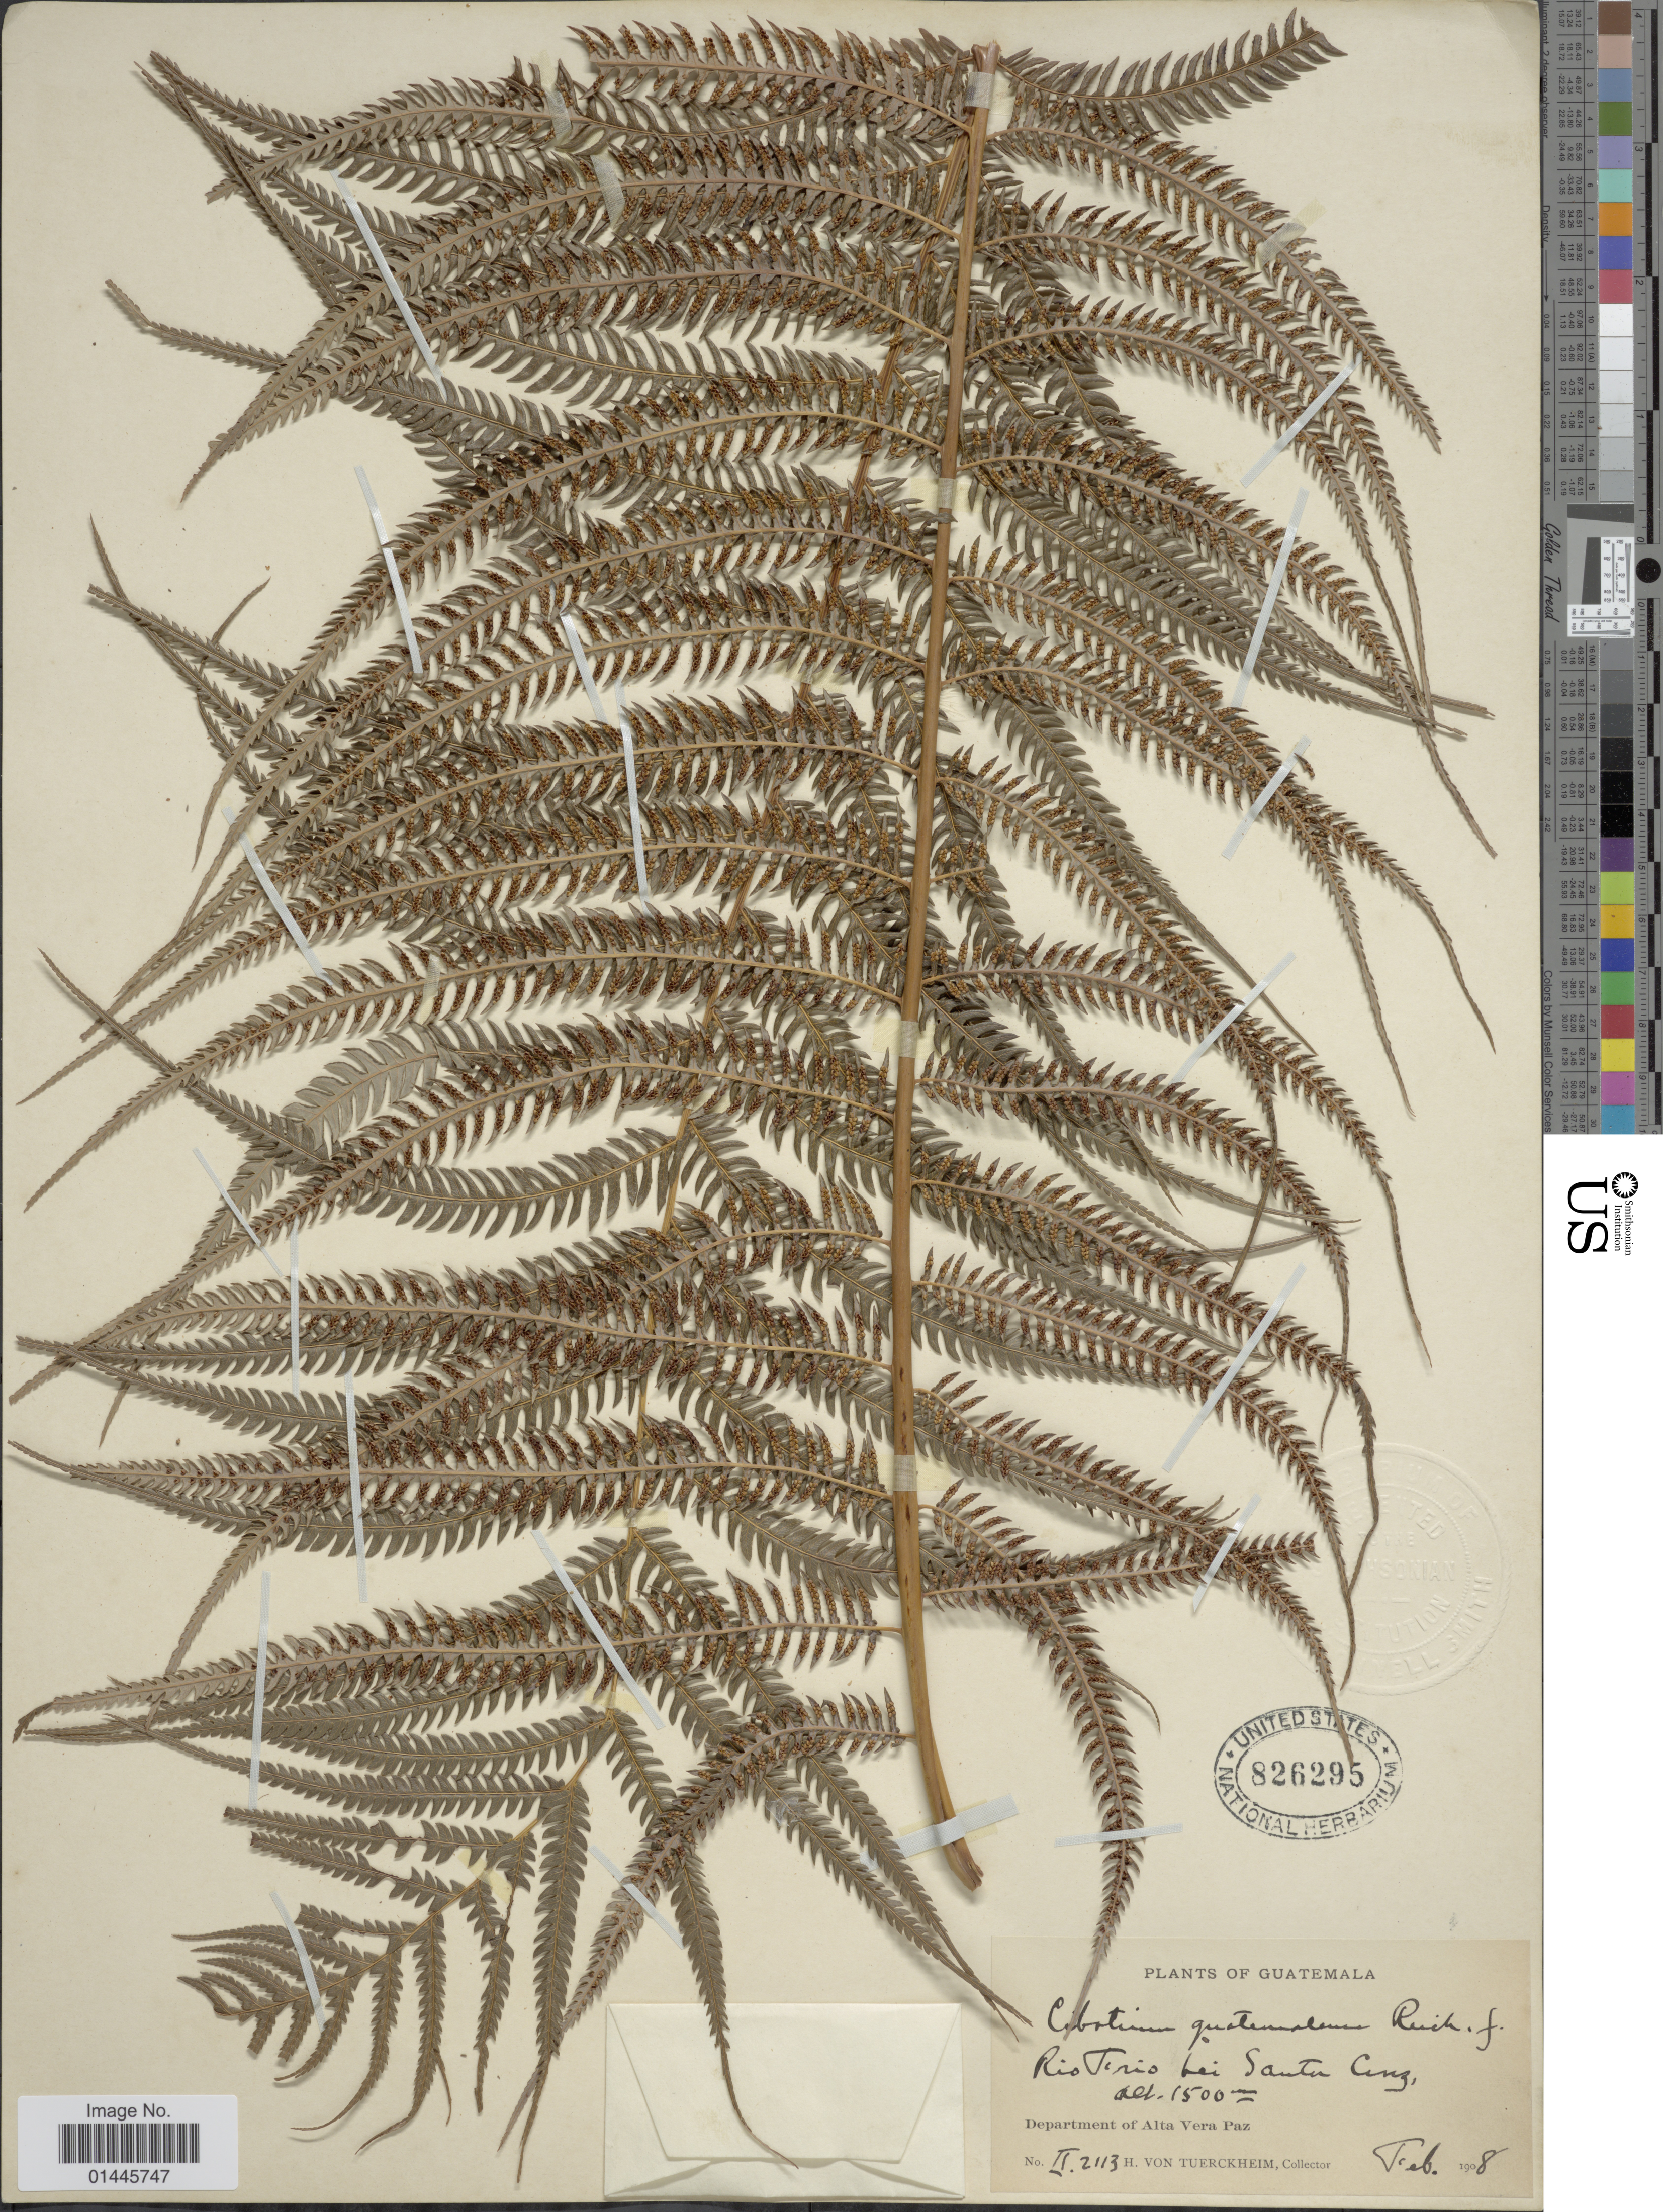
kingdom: Plantae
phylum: Tracheophyta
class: Polypodiopsida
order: Cyatheales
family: Cibotiaceae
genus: Cibotium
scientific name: Cibotium regale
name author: Verschaff. & Lem.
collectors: H. von Türckheim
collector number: II 2113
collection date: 1908-02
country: Guatemala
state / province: Alta Verapaz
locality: Rio Frio bei Santa Cruz.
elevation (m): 1500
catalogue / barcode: US 826295